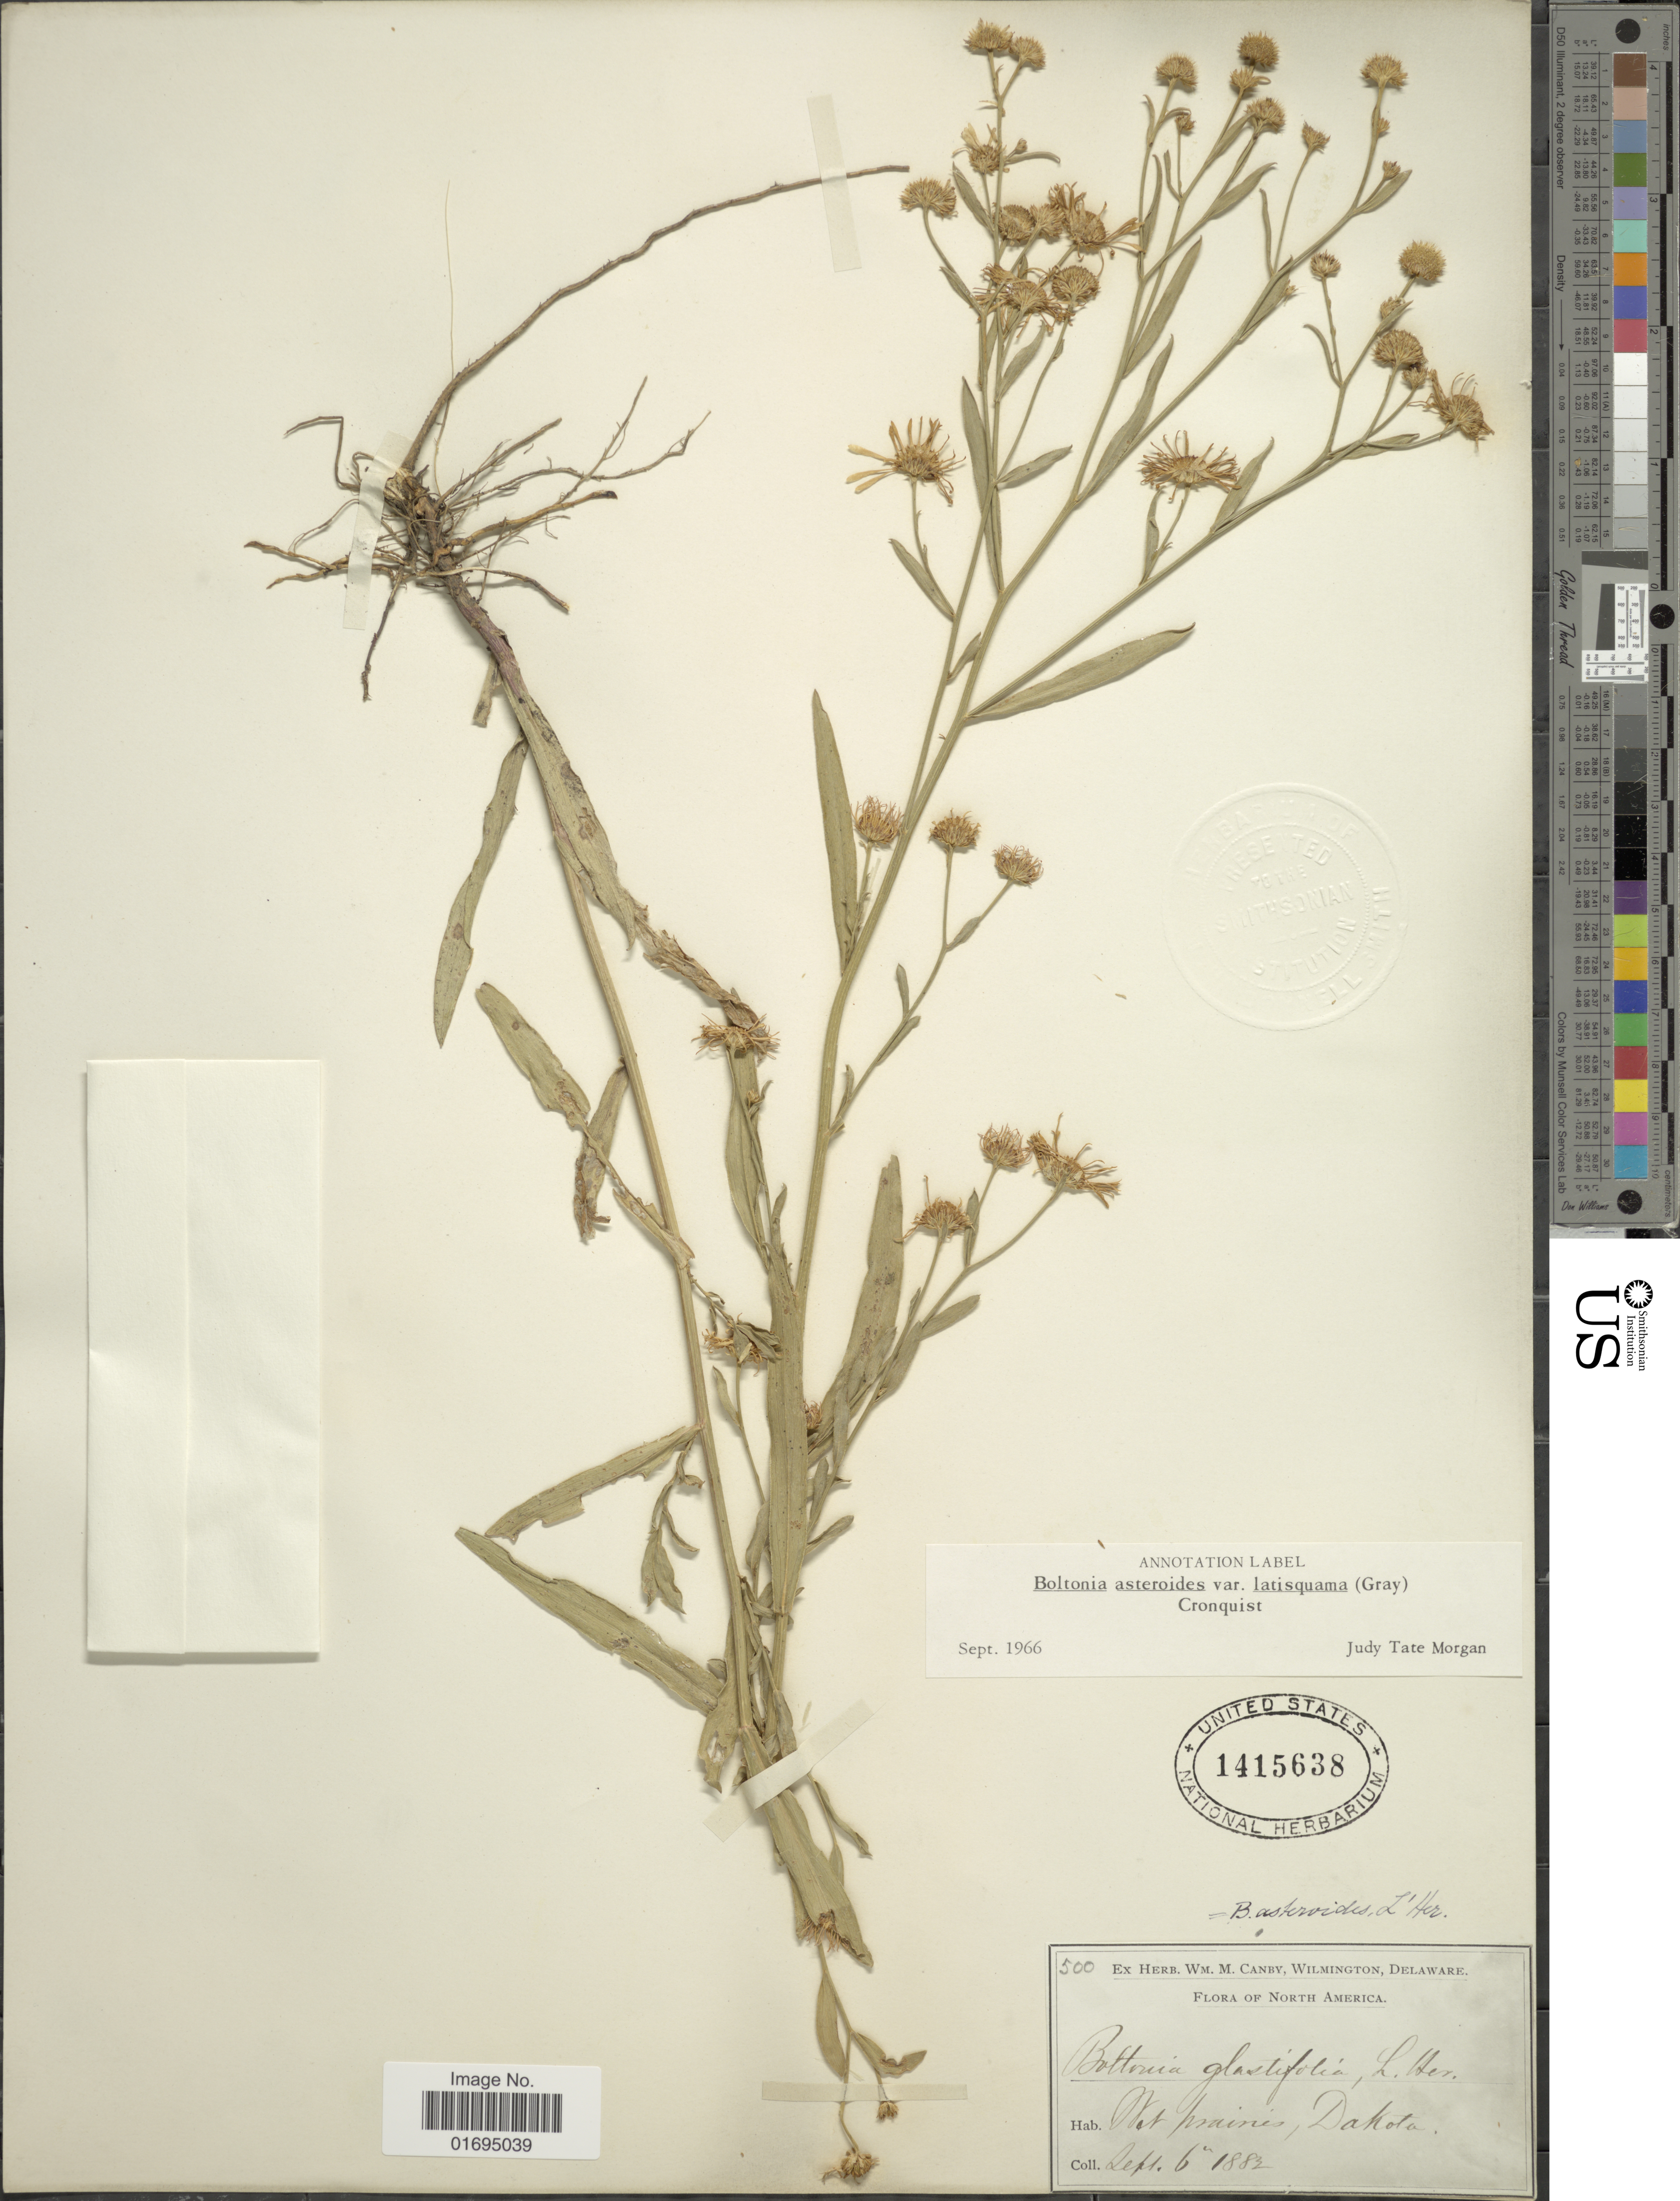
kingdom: Plantae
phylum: Tracheophyta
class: Magnoliopsida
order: Asterales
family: Asteraceae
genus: Boltonia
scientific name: Boltonia asteroides var. latisquama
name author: (A. Gray) Cronq.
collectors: ex herb. W.M. Canby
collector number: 500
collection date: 1882-09-06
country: United States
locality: Dakota, North America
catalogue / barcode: US 1415638